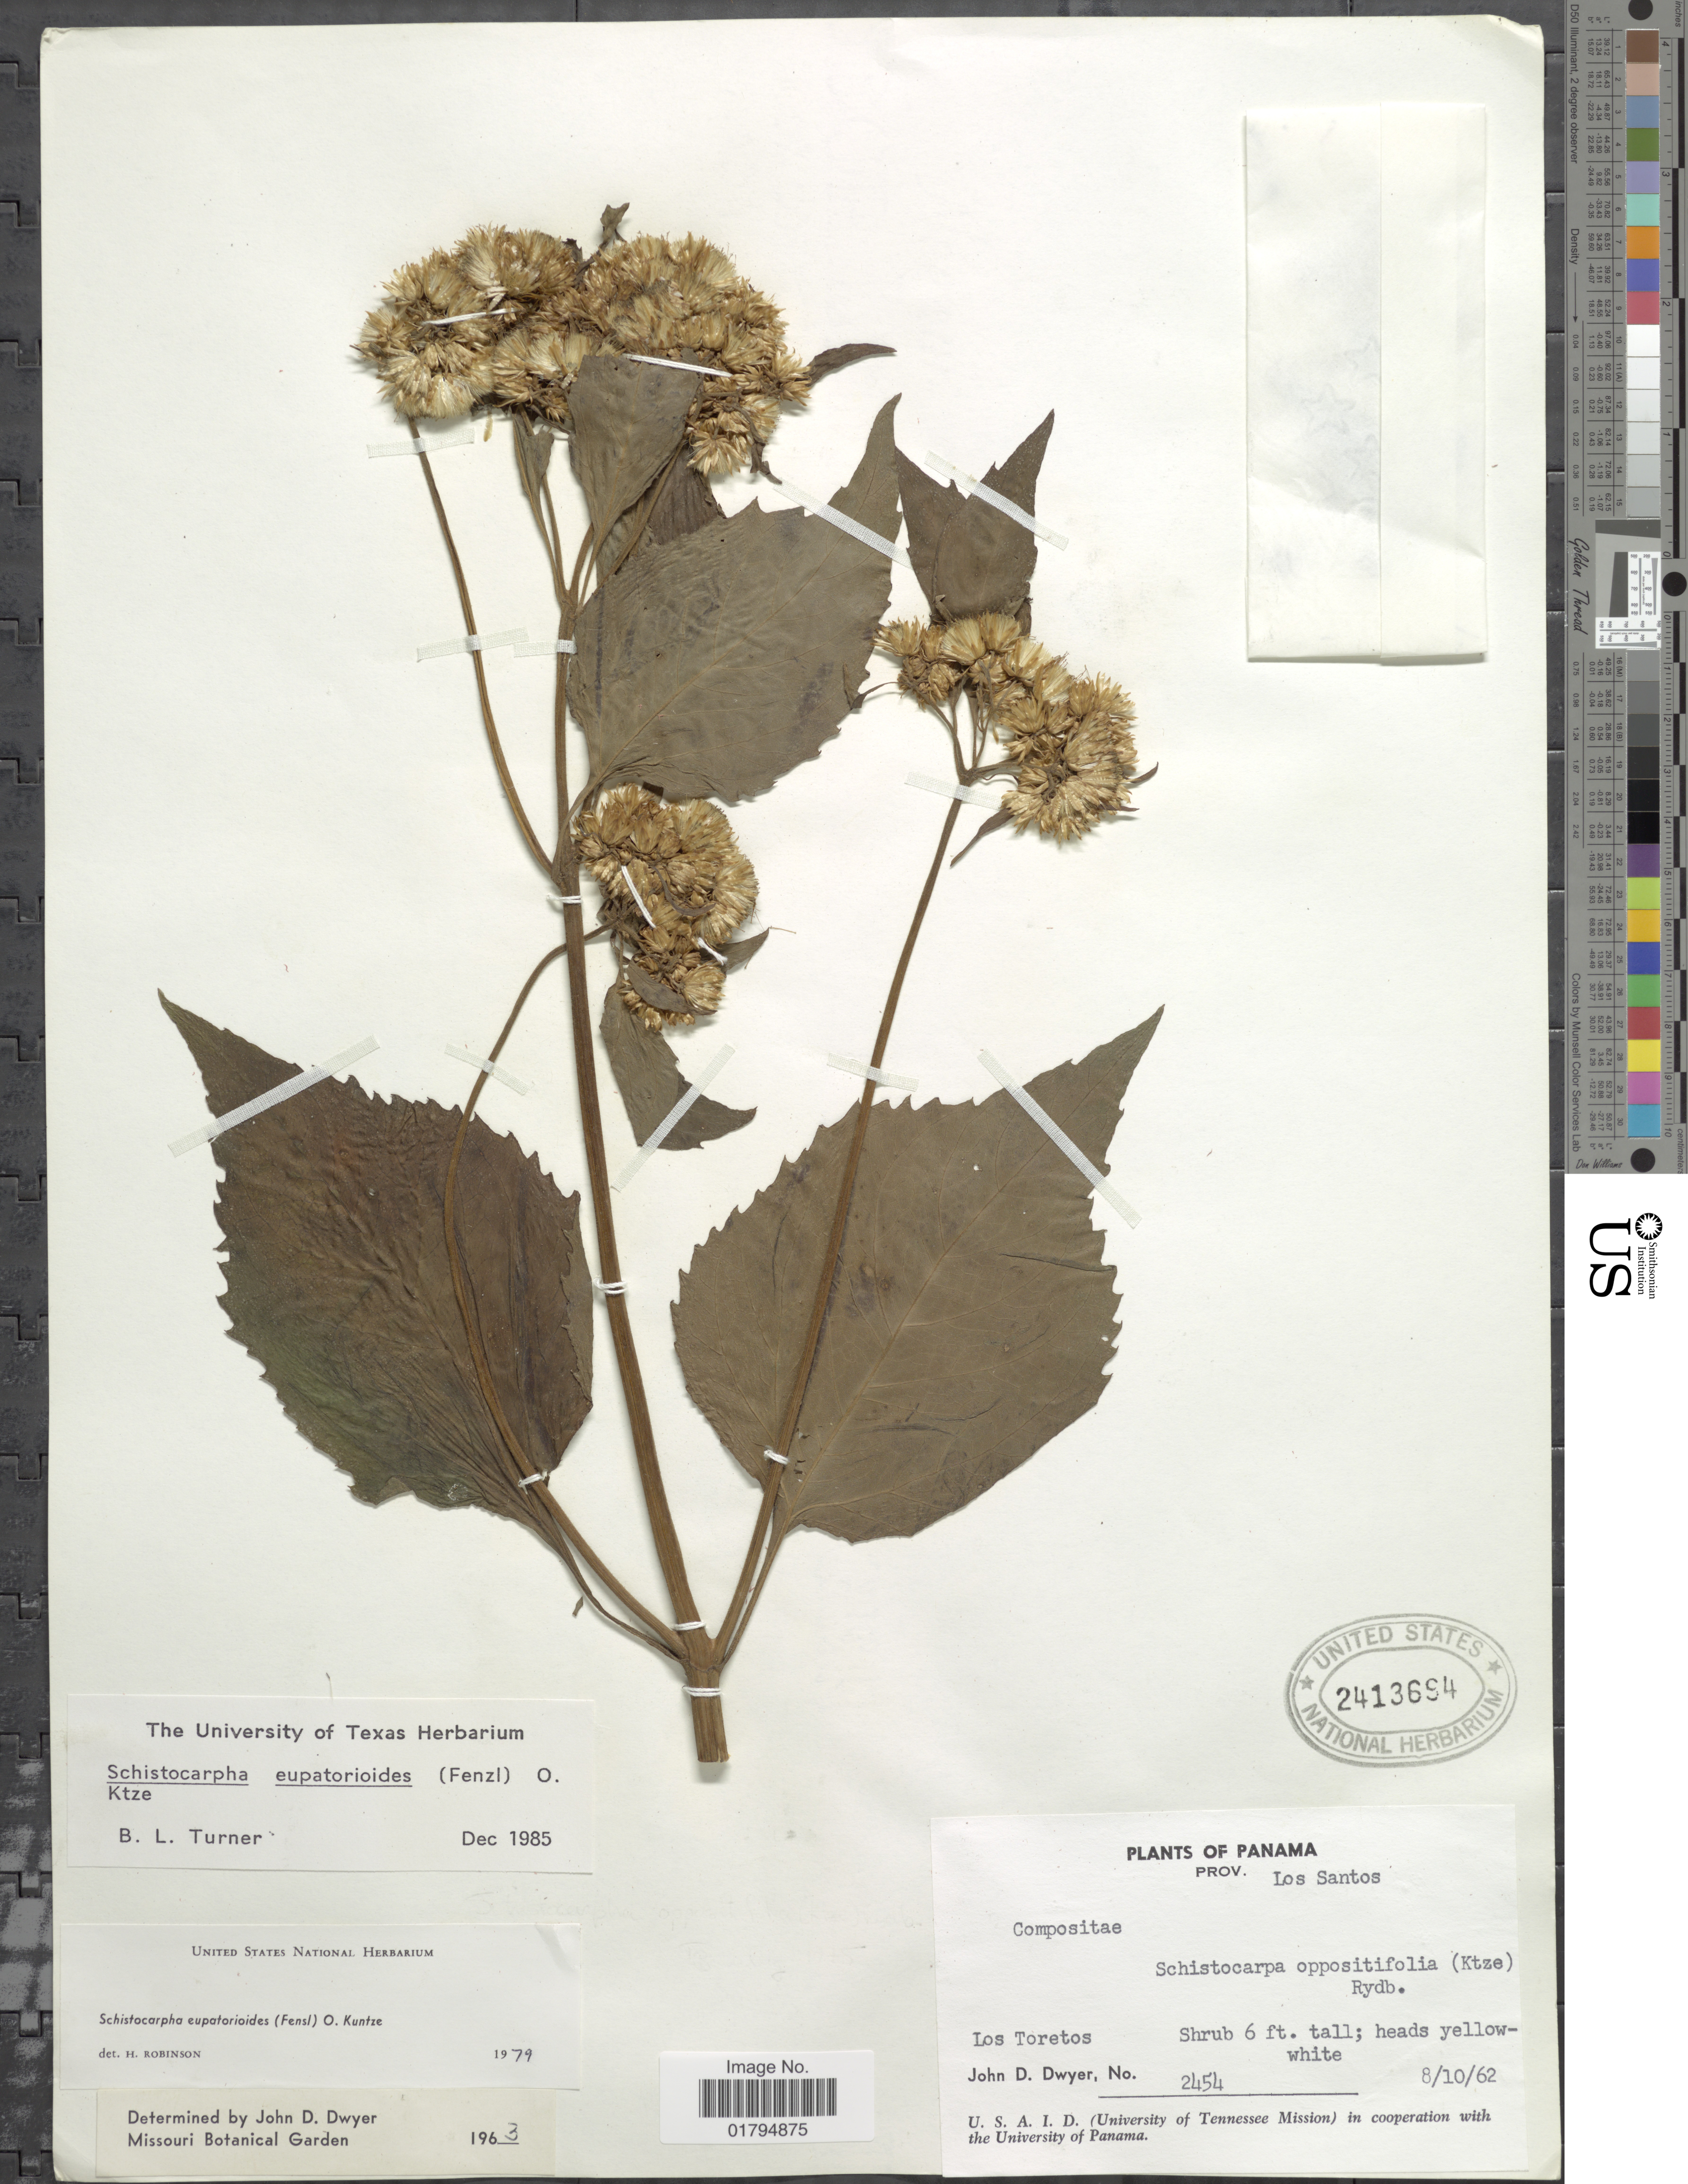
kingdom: Plantae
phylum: Tracheophyta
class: Magnoliopsida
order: Asterales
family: Asteraceae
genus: Schistocarpha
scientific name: Schistocarpha eupatorioides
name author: (Fenzl) Kuntze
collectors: J. D. Dwyer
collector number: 2454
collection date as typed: Transcribed d/m/y: 8/10/62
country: Panama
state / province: Los Santos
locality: Los Toretos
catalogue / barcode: US 2413694